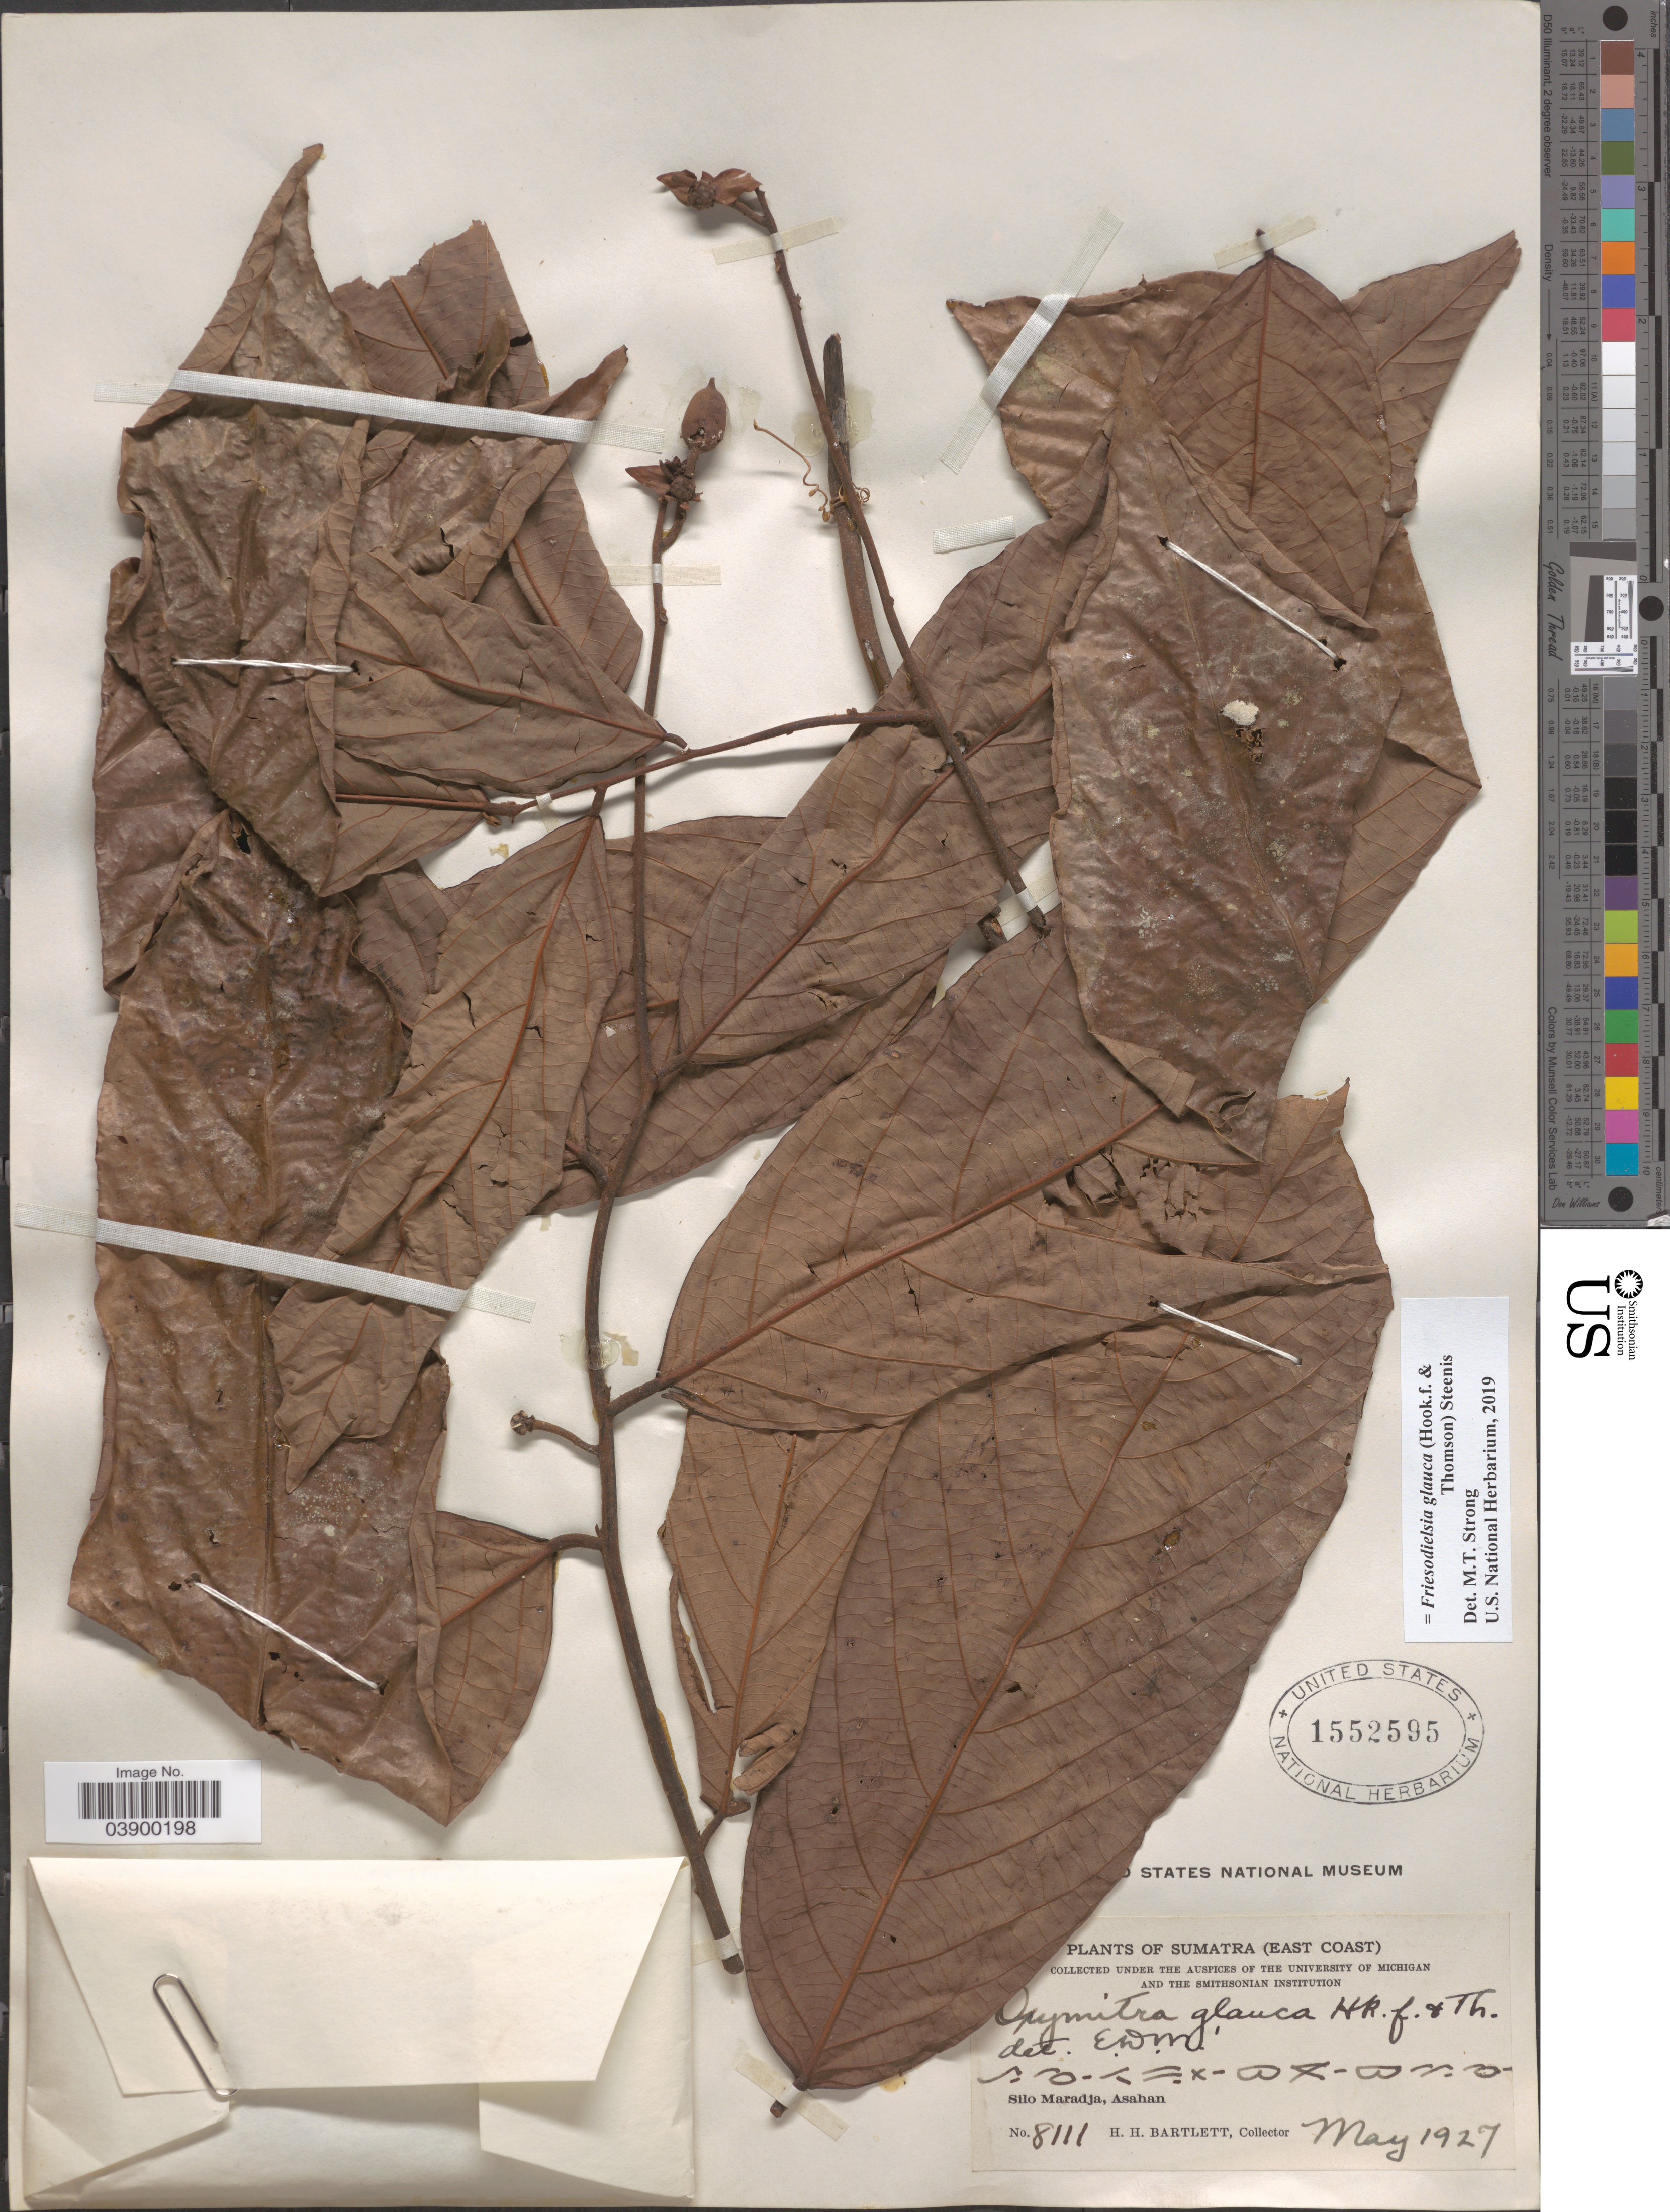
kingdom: Plantae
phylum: Tracheophyta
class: Magnoliopsida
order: Magnoliales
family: Annonaceae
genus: Friesodielsia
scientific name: Friesodielsia glauca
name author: Hook. f. & Thoms.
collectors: H. H. Bartlett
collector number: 8111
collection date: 1927-05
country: Indonesia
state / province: Sumatra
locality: East Coast. Silo Maradja, Asahan.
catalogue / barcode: US 1552595